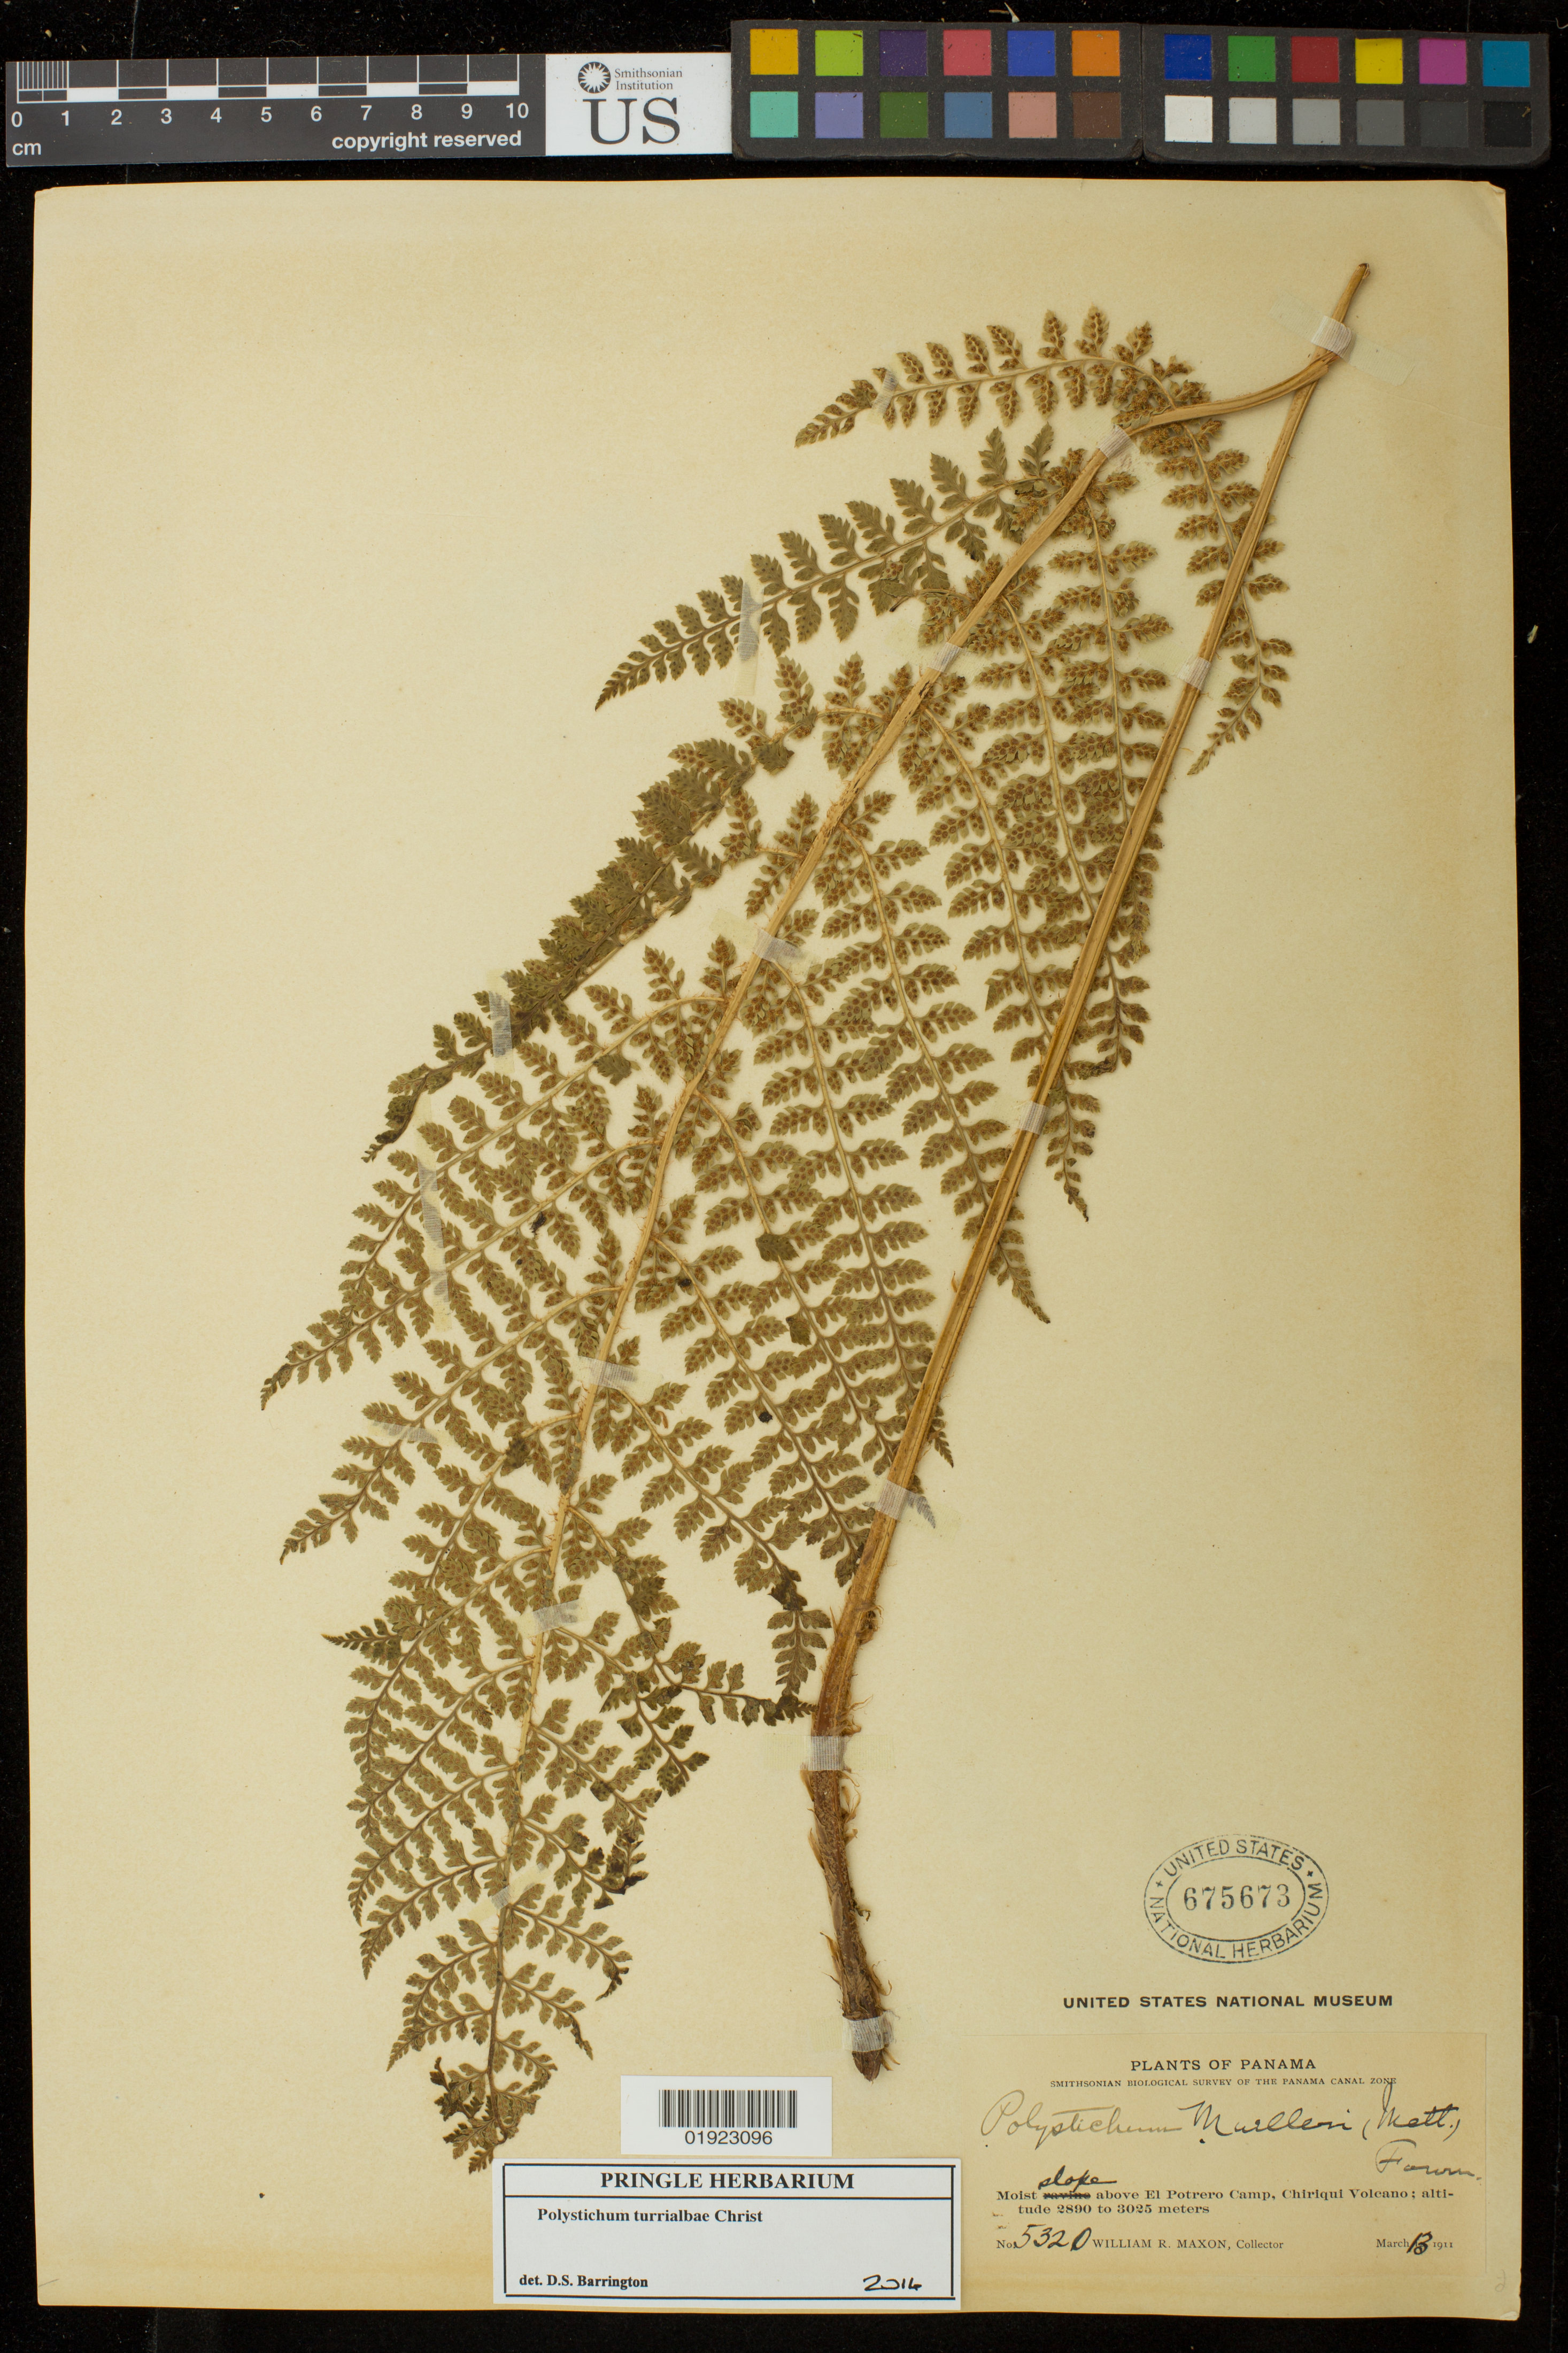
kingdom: Plantae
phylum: Tracheophyta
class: Polypodiopsida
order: Polypodiales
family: Dryopteridaceae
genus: Polystichum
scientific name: Polystichum turrialbae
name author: Christ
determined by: Barrington, D. S., Curator (VT), University of Vermont (UNITED STATES)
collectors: W. R. Maxon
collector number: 5320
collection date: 1911-03-13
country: Panama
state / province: Chiriqui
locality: El Potrero Camp.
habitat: Moist slope.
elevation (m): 2890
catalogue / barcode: US 675673